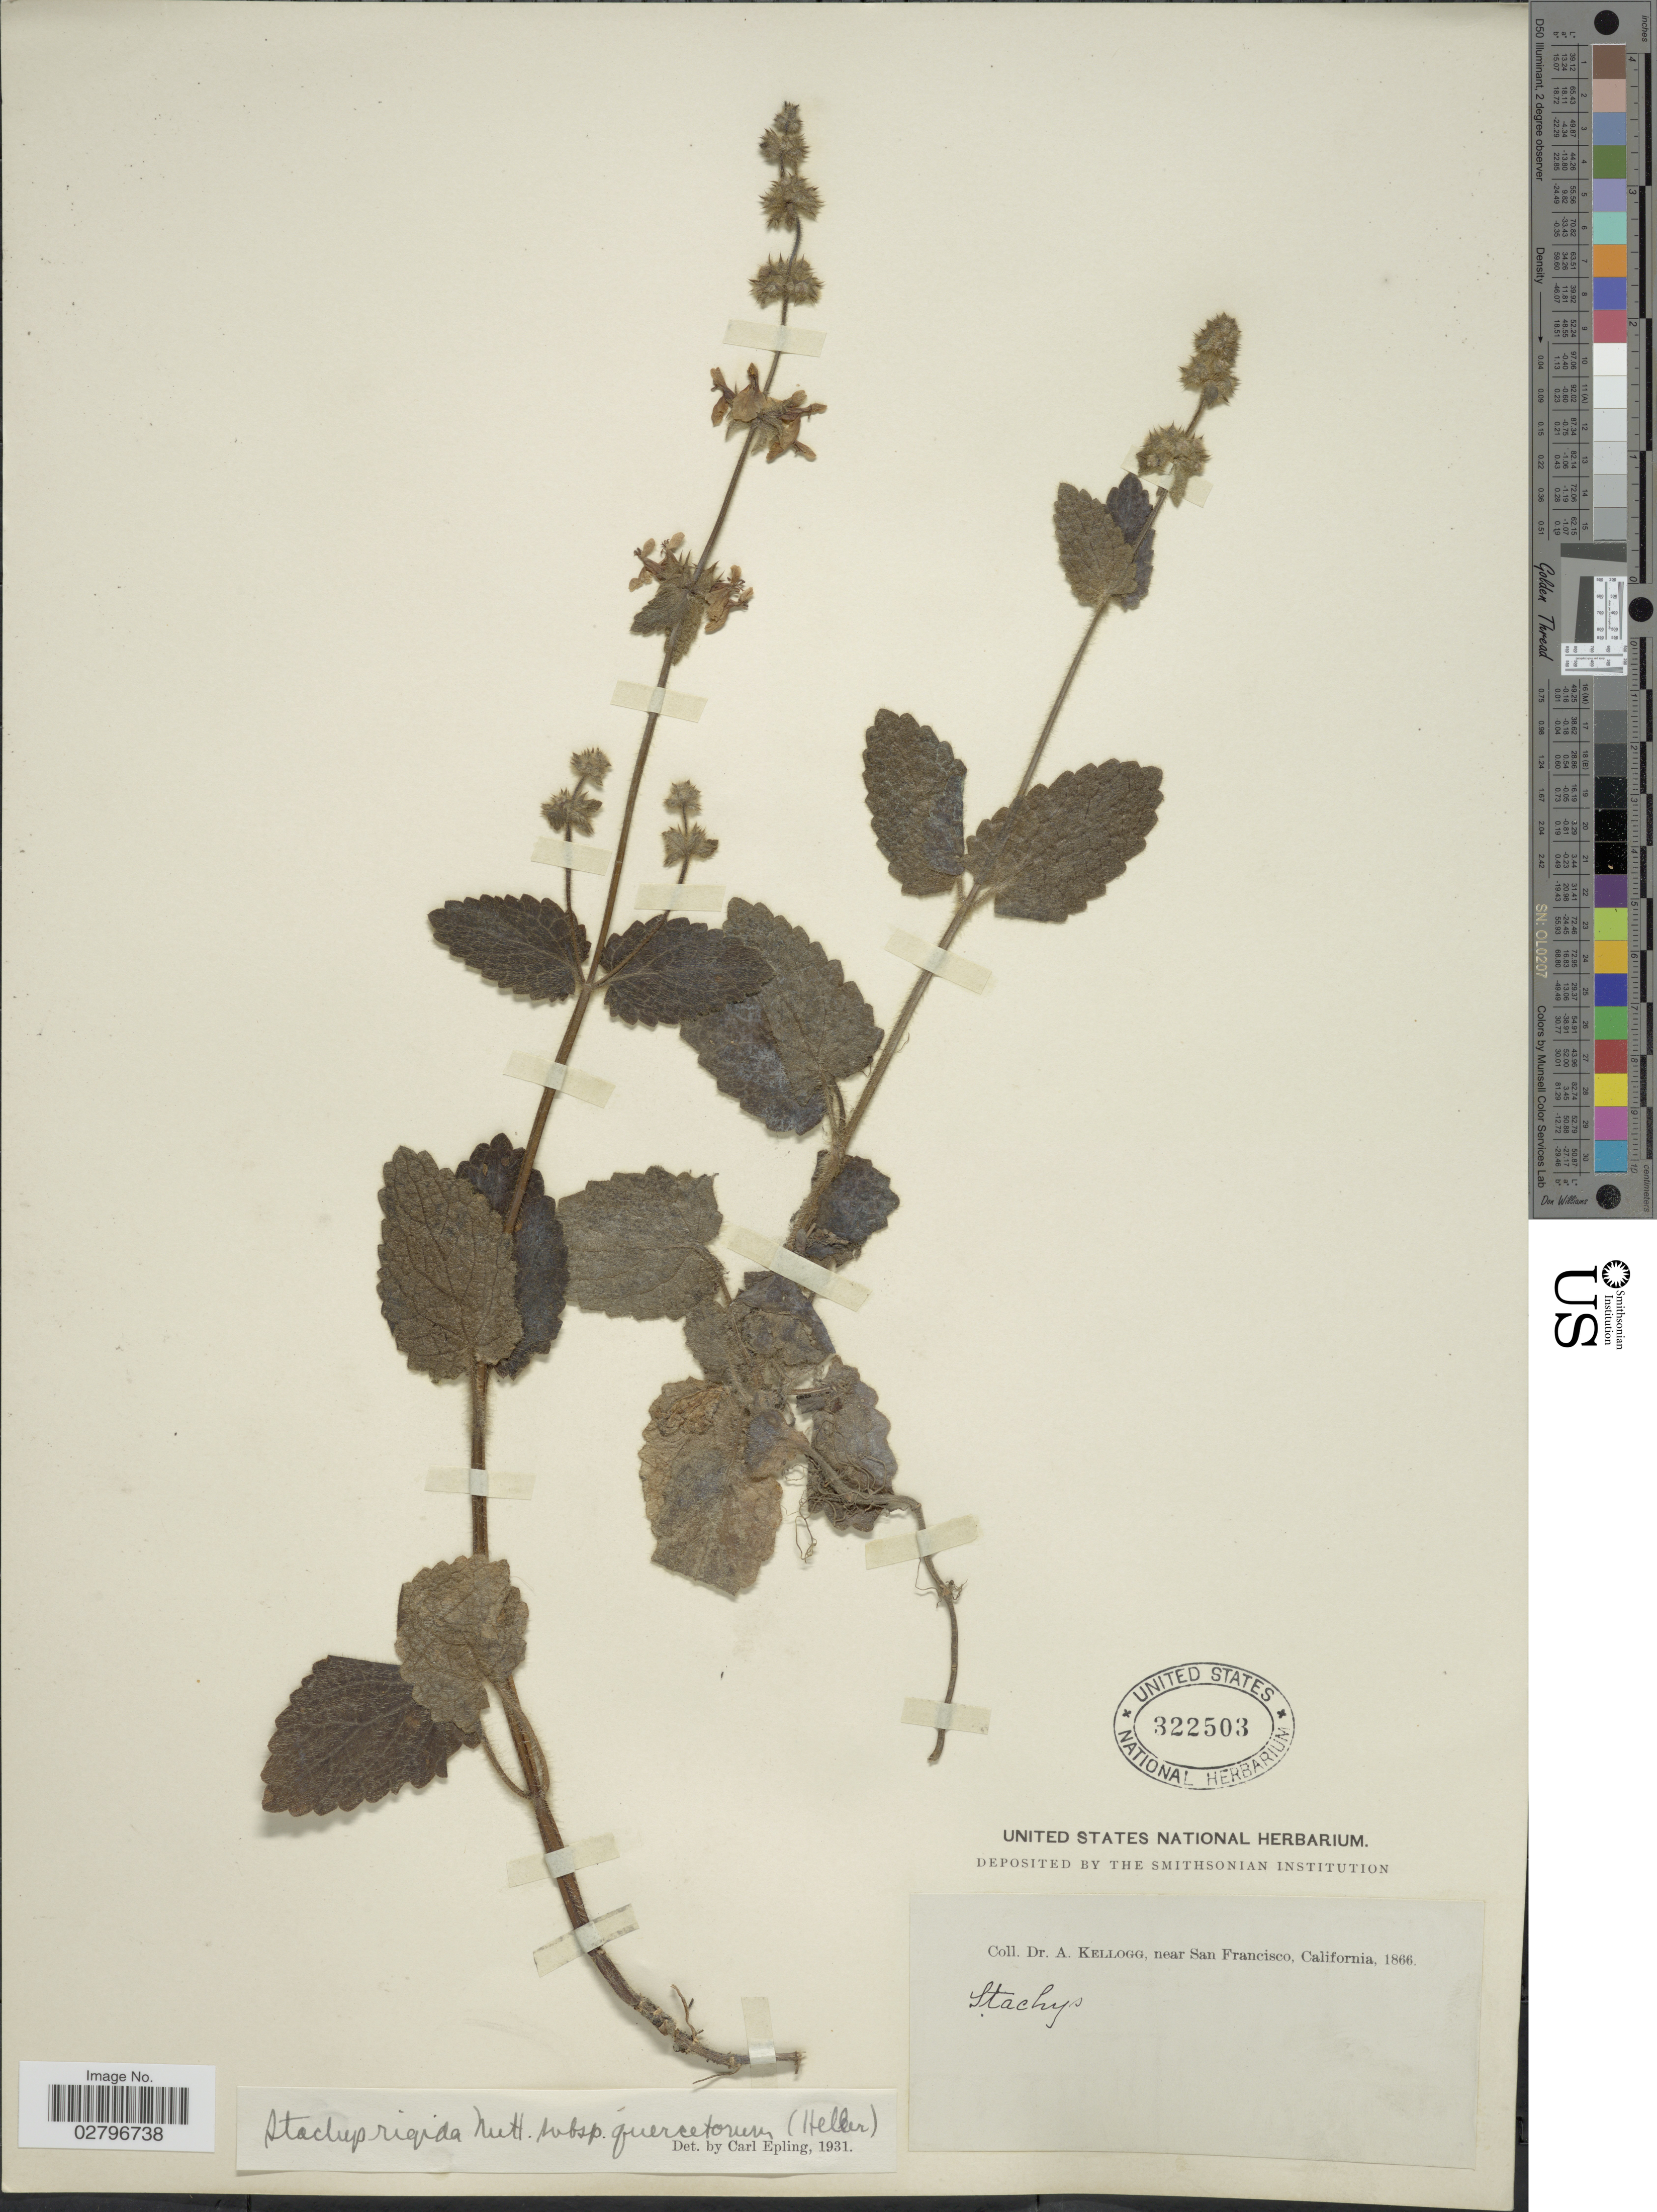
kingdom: Plantae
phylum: Tracheophyta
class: Magnoliopsida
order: Lamiales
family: Lamiaceae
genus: Stachys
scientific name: Stachys rigida subsp. quercetorum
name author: (A. Heller) Epling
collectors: A. Kellogg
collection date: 1866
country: United States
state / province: California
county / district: San Francisco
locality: Near San Francisco.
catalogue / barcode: US 322503